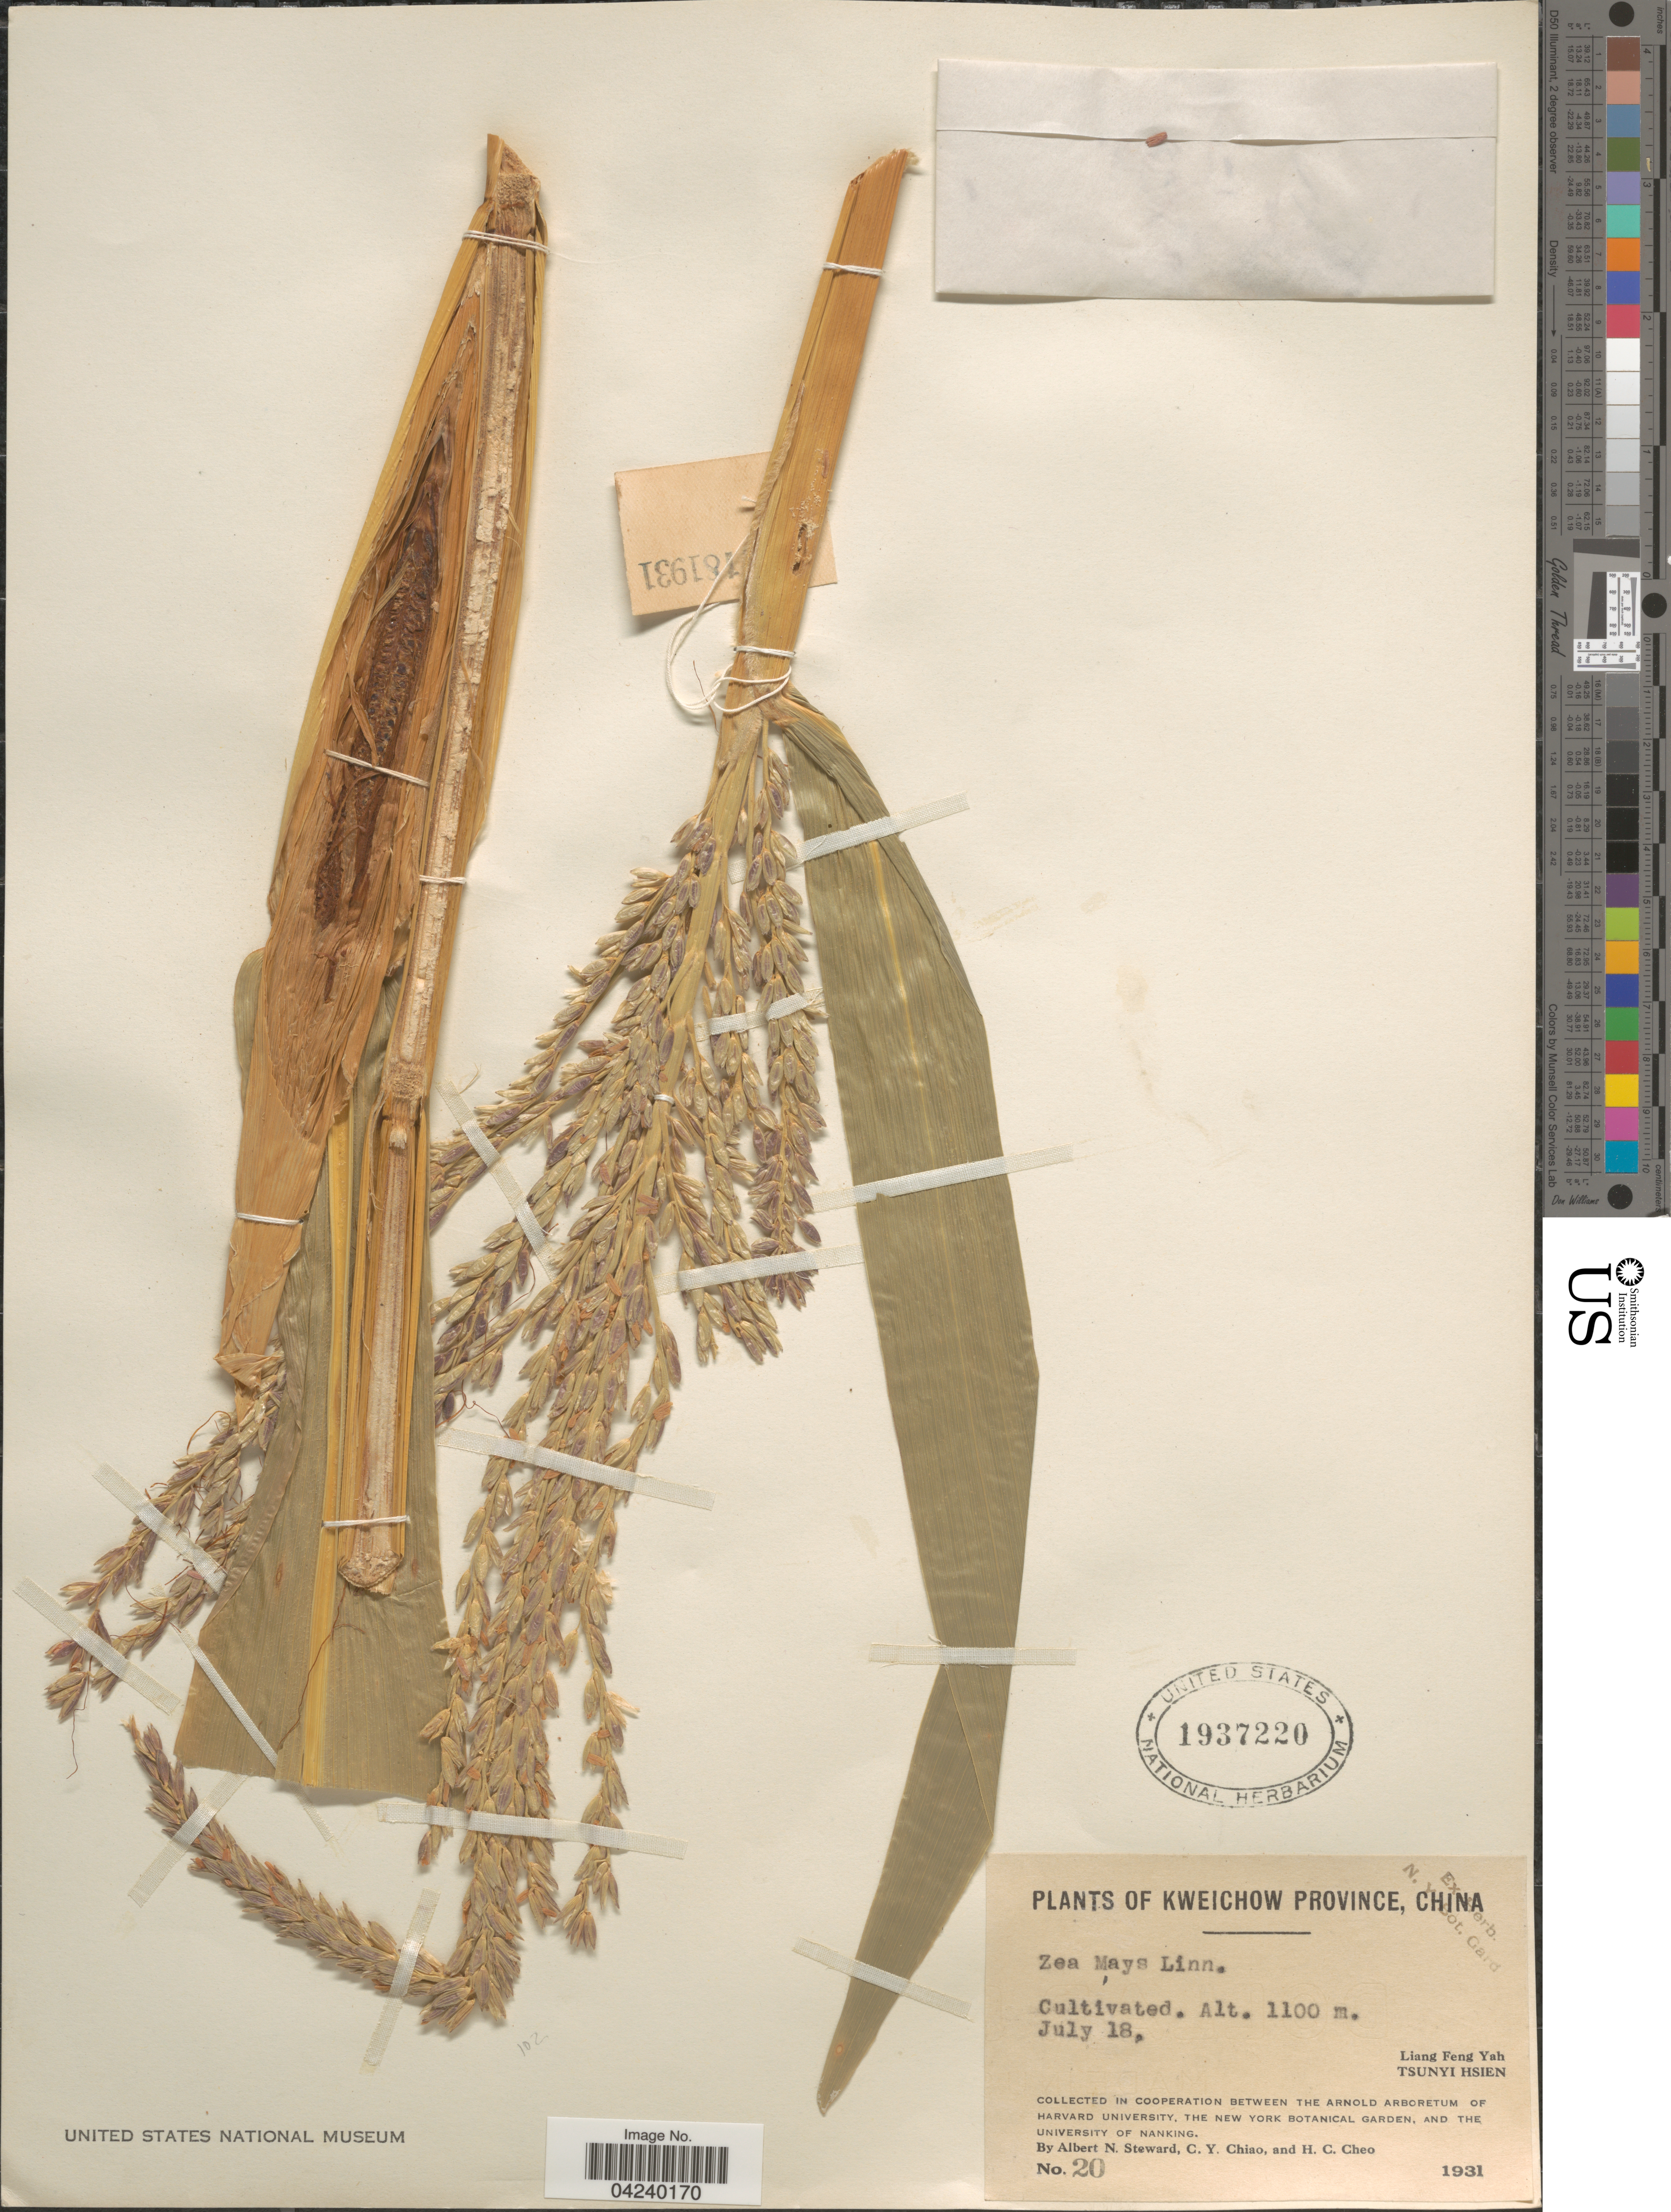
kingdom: Plantae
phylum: Tracheophyta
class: Liliopsida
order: Poales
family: Poaceae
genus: Zea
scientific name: Zea mays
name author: L.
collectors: A. N. Steward, C. Y. Chiao & H. Cheo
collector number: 20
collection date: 1931-07-18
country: China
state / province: Guizhou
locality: Kweichow Province. Liang Feng Yah, Tsunyi Hsien.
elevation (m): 1100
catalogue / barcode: US 1937220